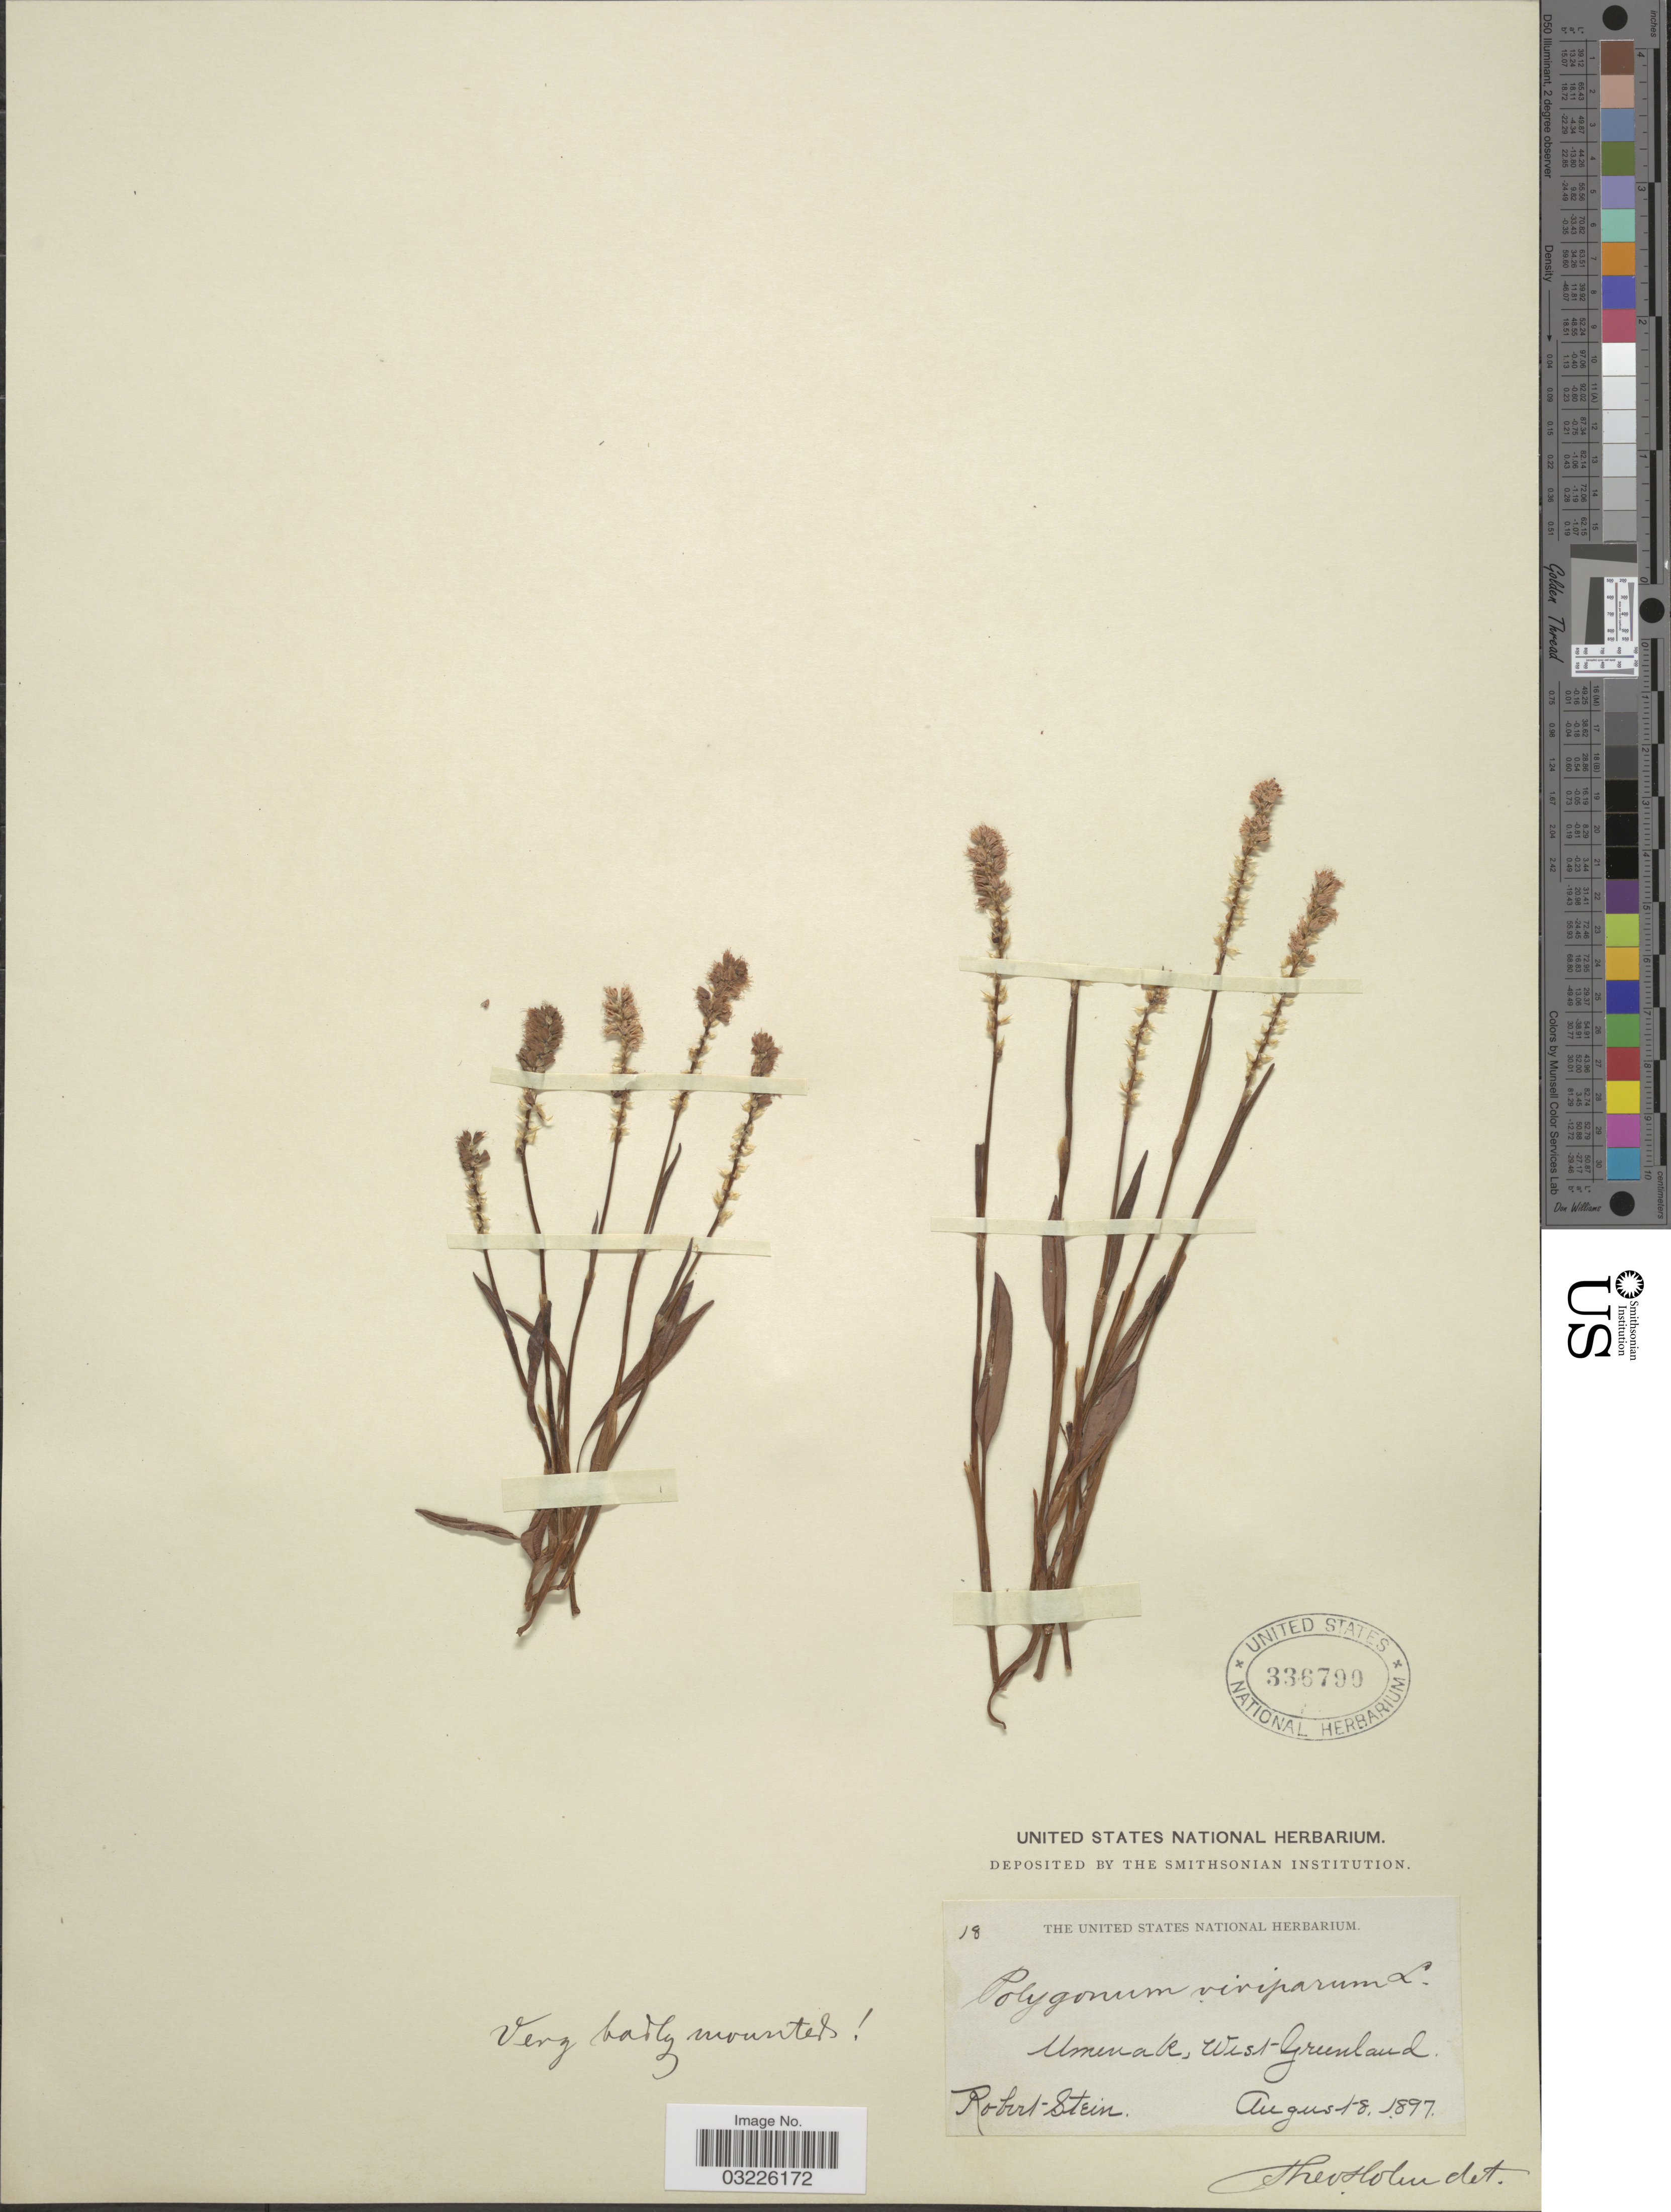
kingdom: Plantae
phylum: Tracheophyta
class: Magnoliopsida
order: Caryophyllales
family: Polygonaceae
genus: Bistorta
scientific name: Bistorta vivipara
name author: (L.) Delarbre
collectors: R. Stein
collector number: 18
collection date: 1897-08-18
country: Greenland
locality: Umenak, West Greenland.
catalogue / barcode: US 336790